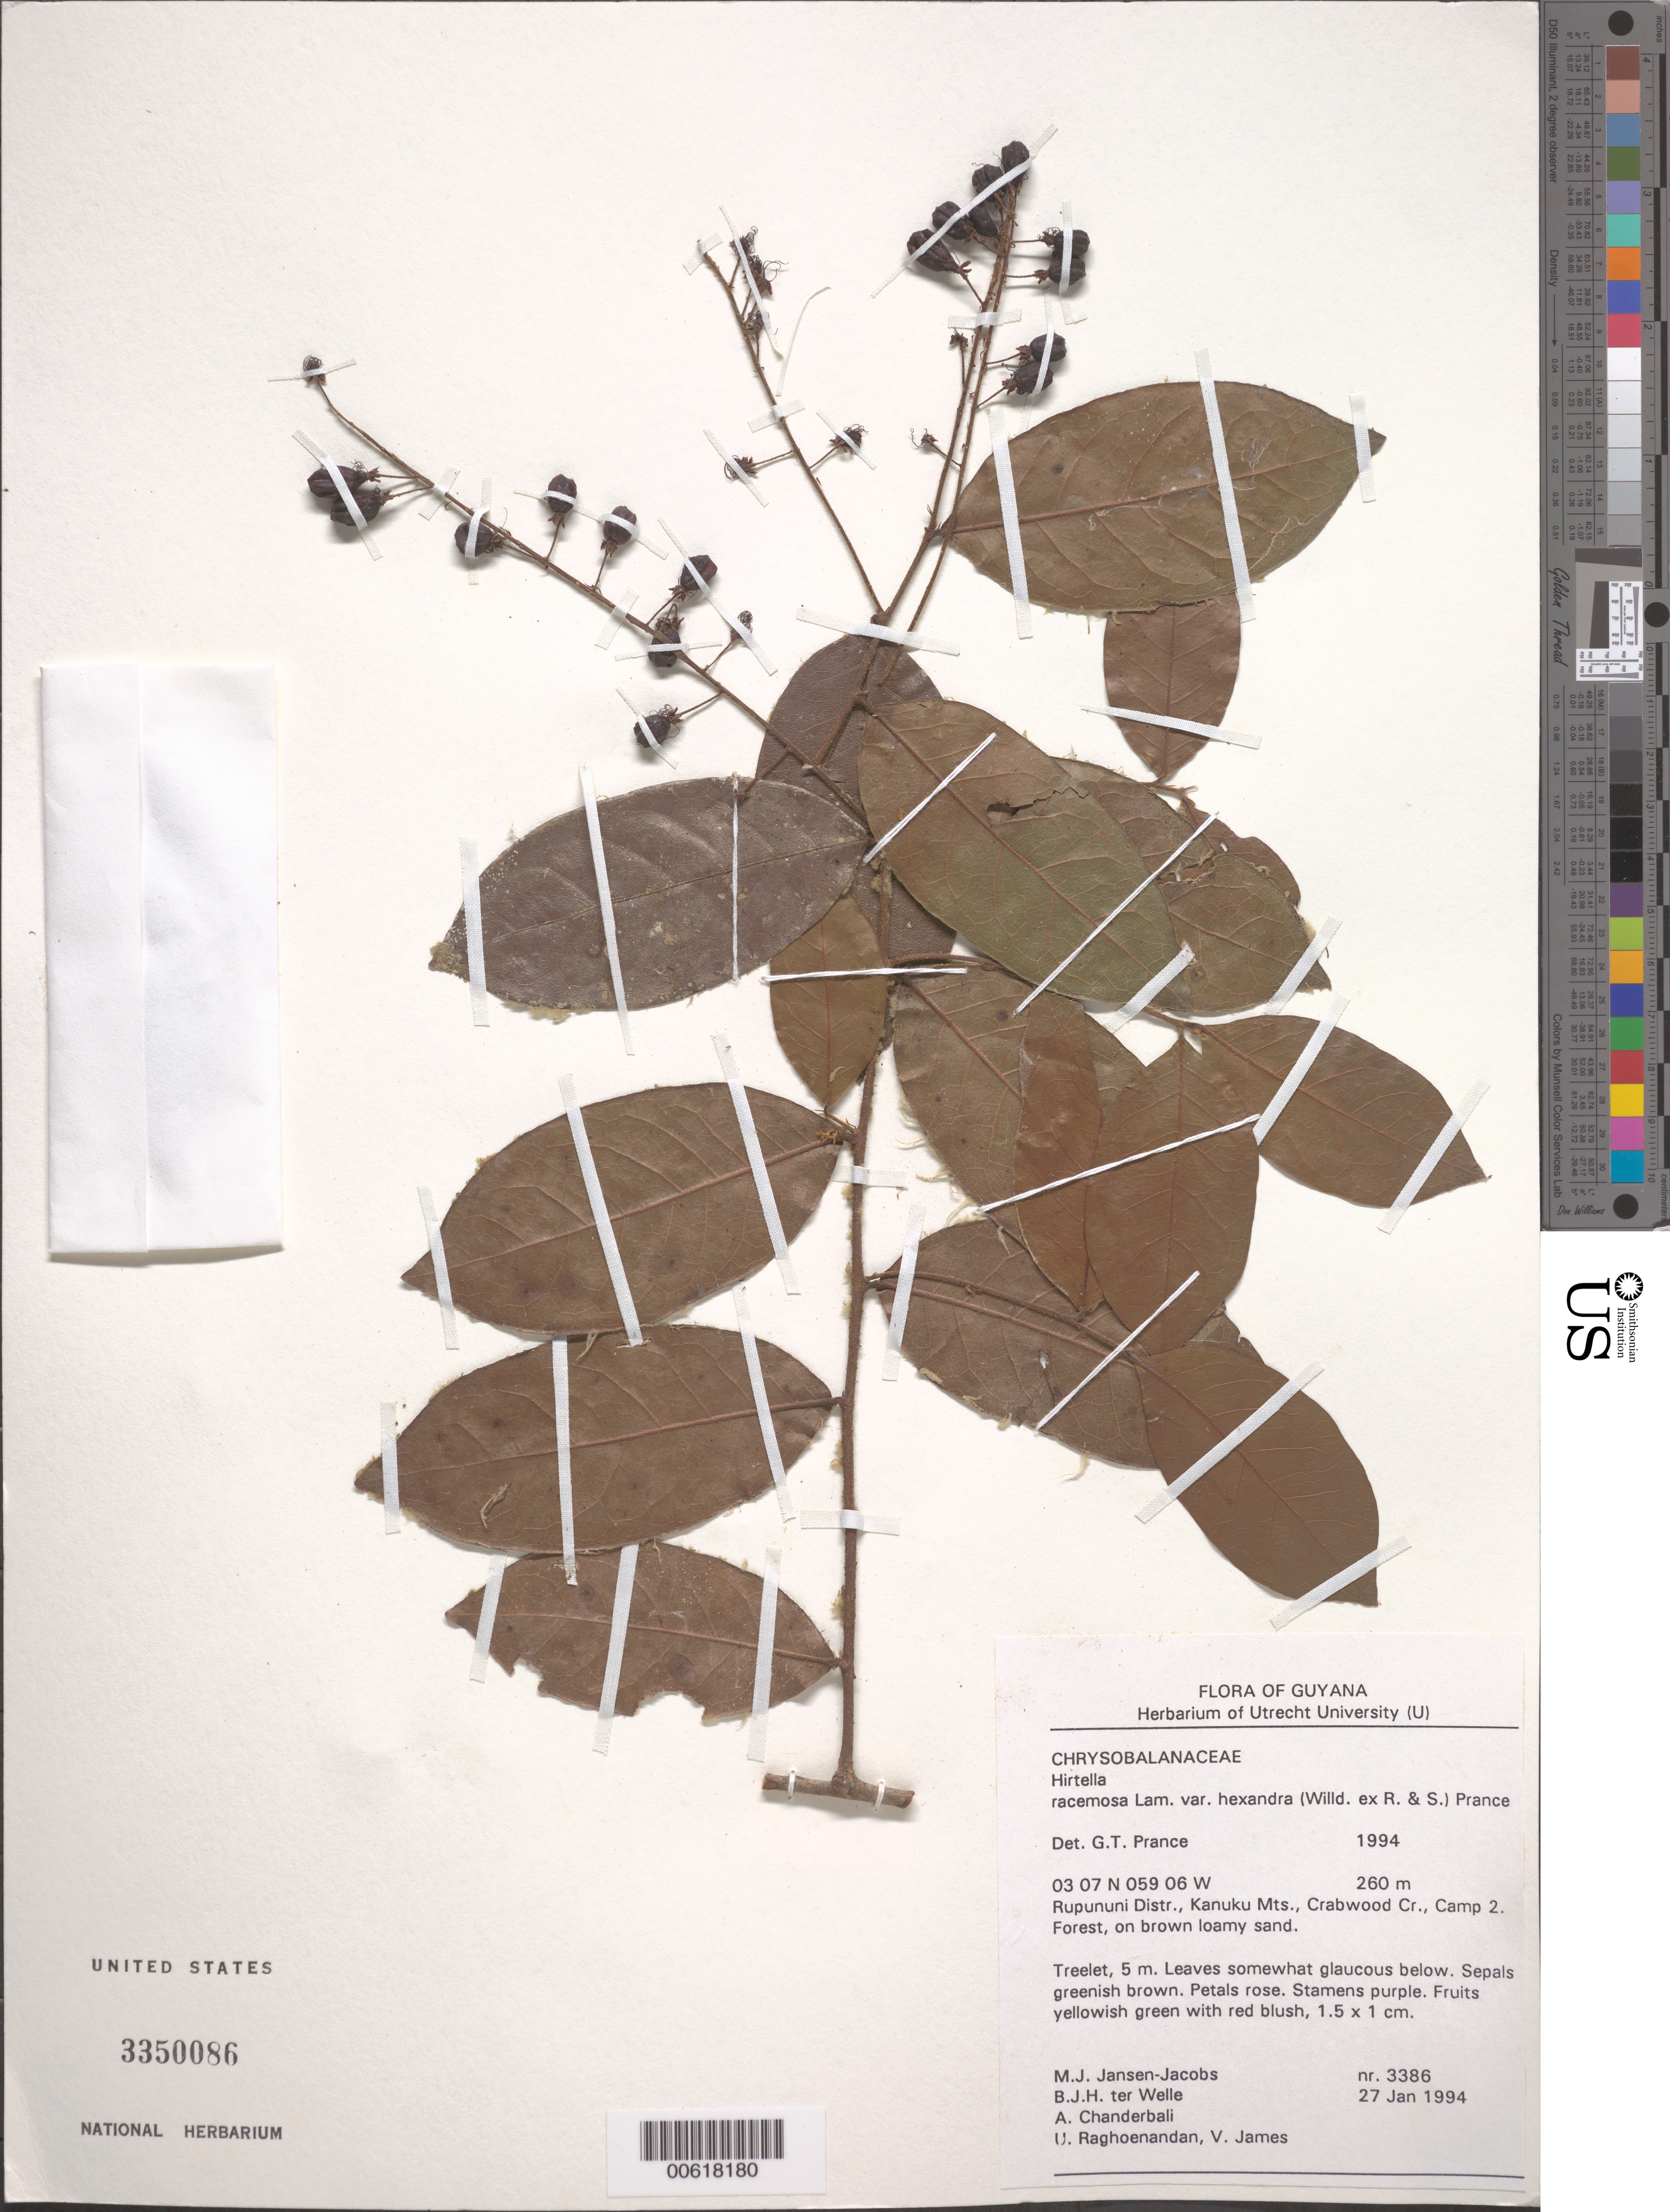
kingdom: Plantae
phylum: Tracheophyta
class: Magnoliopsida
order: Malpighiales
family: Chrysobalanaceae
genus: Hirtella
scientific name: Hirtella racemosa var. hexandra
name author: (Willd. ex Roem. & Schult.) Prance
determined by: Prance, G. T.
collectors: M. J. Jansen-Jacobs, B. Welle, A. S. Chanderbali, U. Raghoenandan & V. James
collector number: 3386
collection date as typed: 27-Jan-94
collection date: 1994-01-27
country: Guyana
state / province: U. Takutu-U. Essequibo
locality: Crabwood Cr., Camp 2, Kanuku Mts., Rupununi District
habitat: Forest, on brown loamy sand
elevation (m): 260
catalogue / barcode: US 3350086